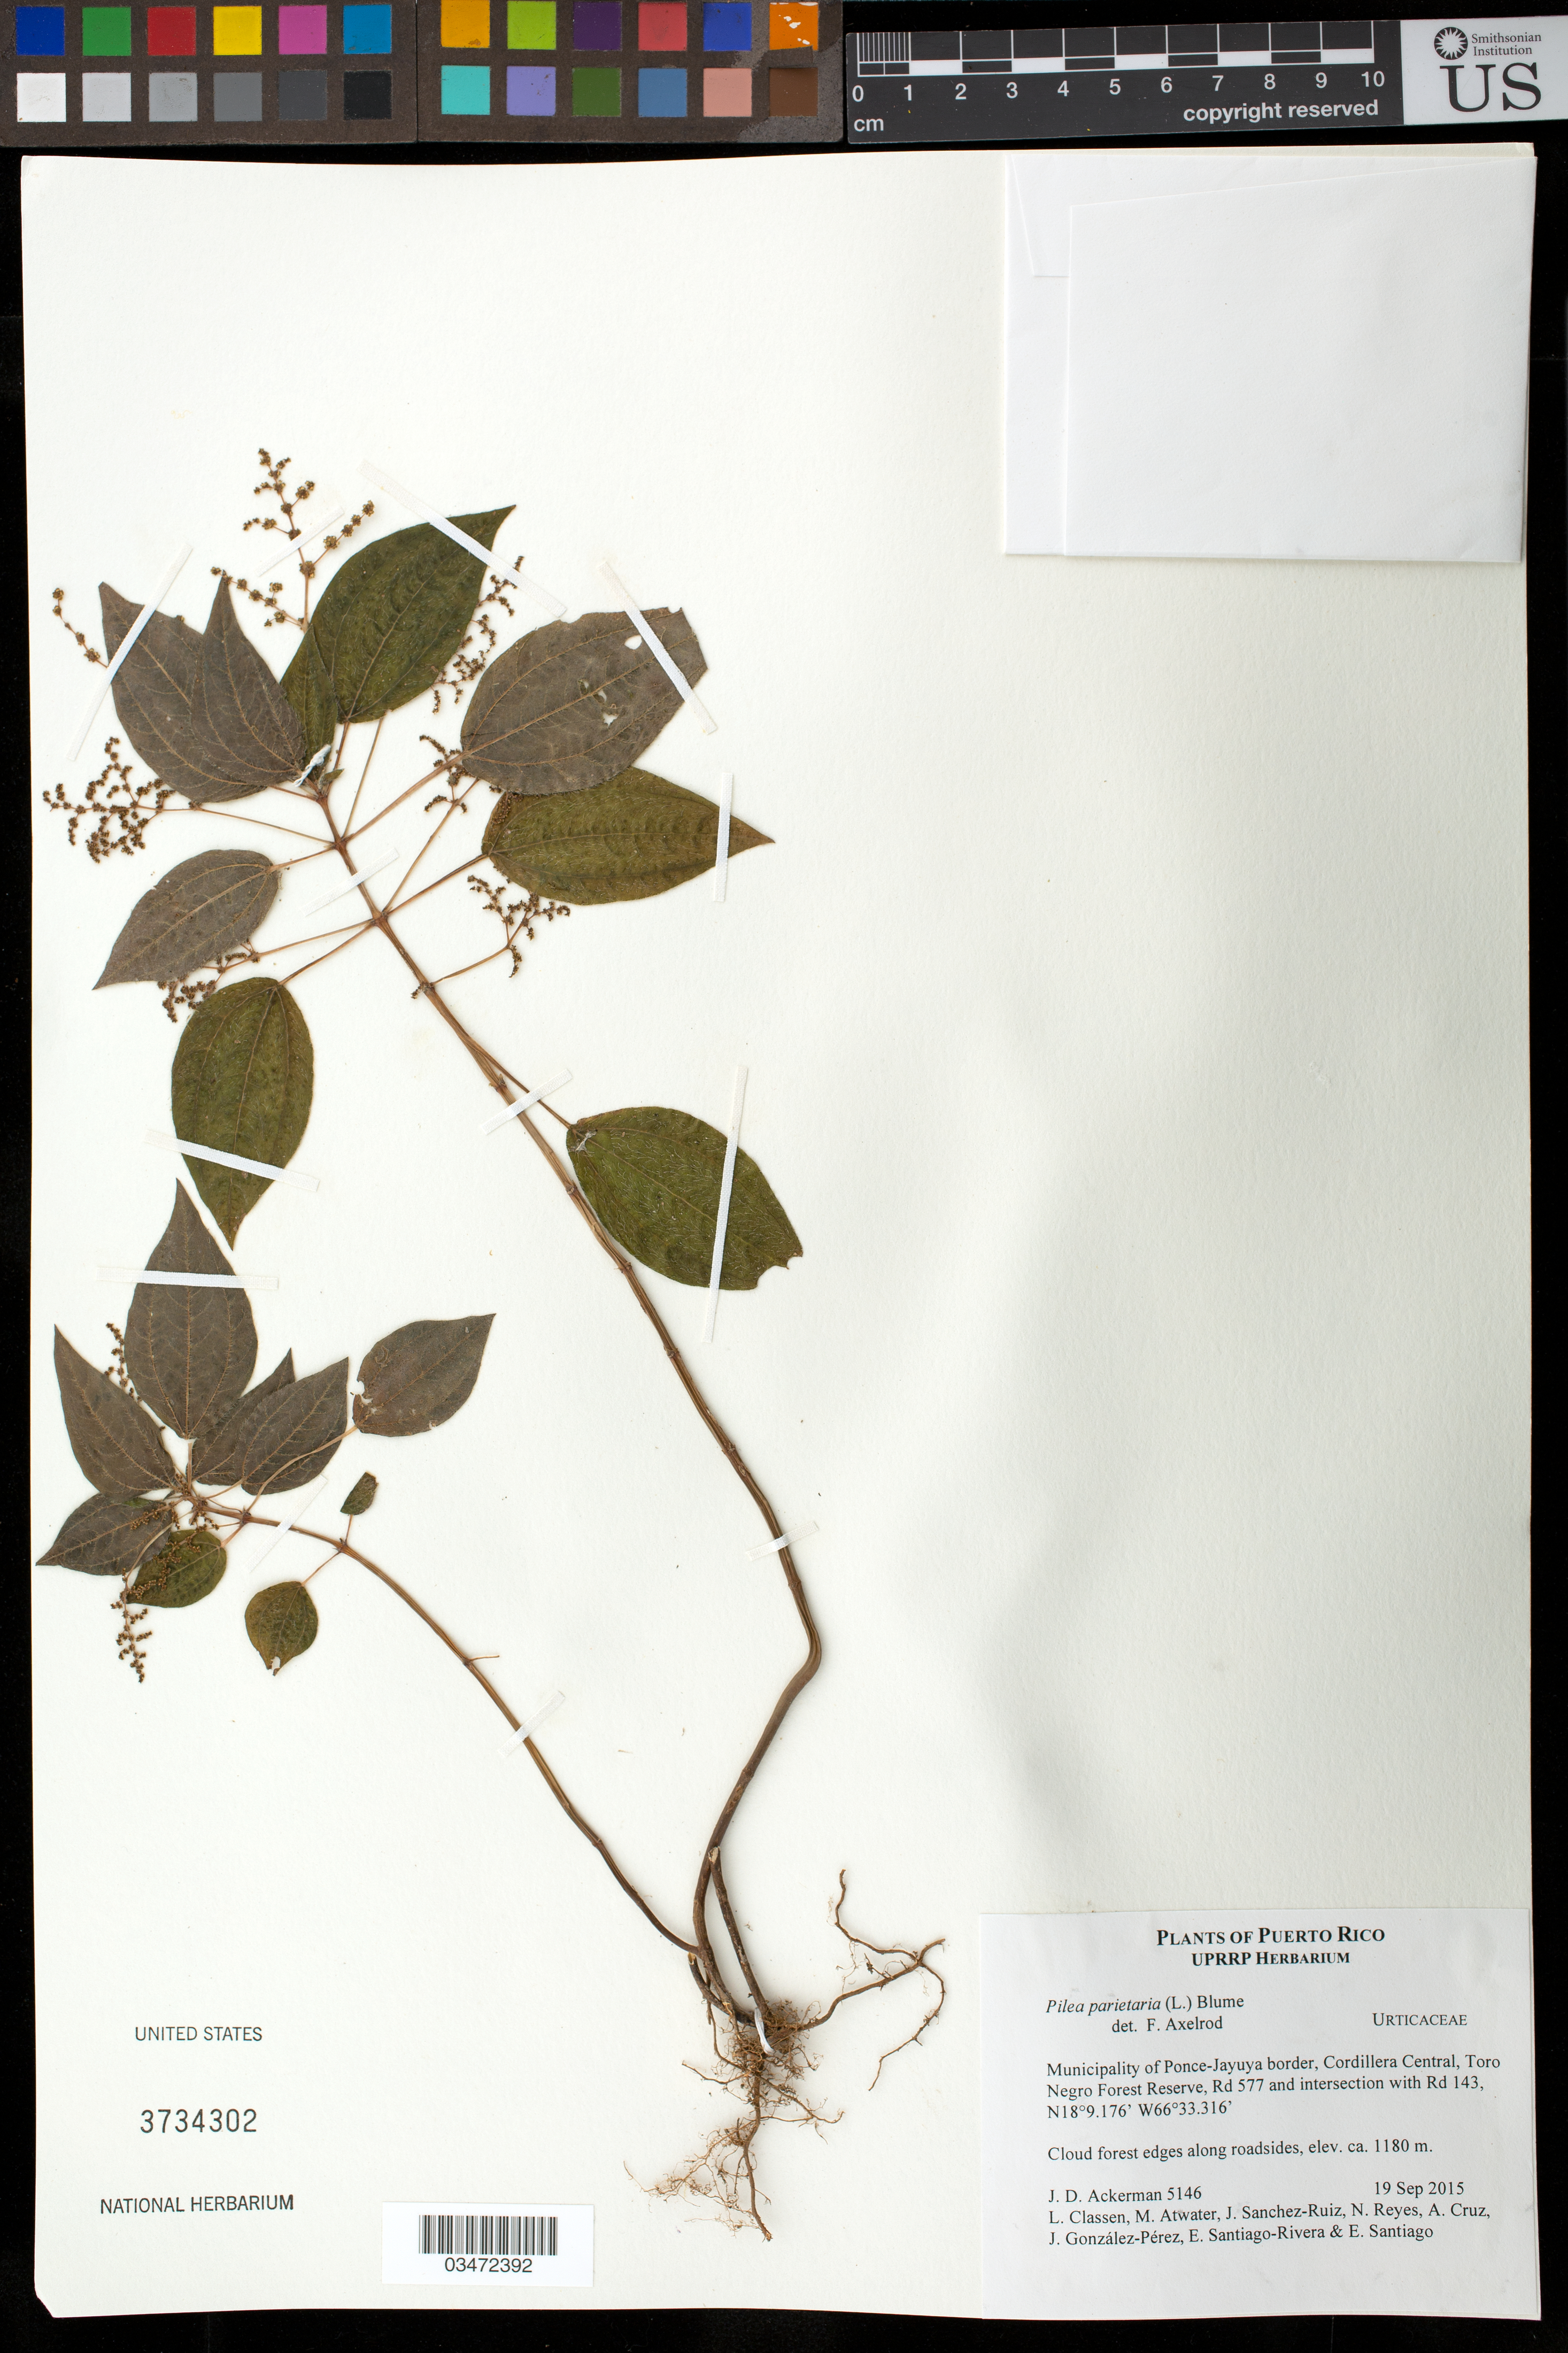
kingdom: Plantae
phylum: Tracheophyta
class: Magnoliopsida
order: Rosales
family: Urticaceae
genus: Pilea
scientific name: Pilea parietaria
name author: (L.) Blume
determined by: Axelrod, F. S.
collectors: J. D. Ackerman, L. Classen, M. Atwater, J. Sanchez-Ruiz, N. Reyes, A. Cruz, J. González-Pérez, E. Santiago-Rivera & E. Santiago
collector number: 5146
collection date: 2015-09-19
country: Puerto Rico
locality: Mun. Ponce-Jayuya border, Cordillera Central, Toro Negro Forest Reserve, Rd 577 and intersection with Rd 143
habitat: Cloud forest edges along roadside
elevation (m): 1180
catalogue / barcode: US 3734302